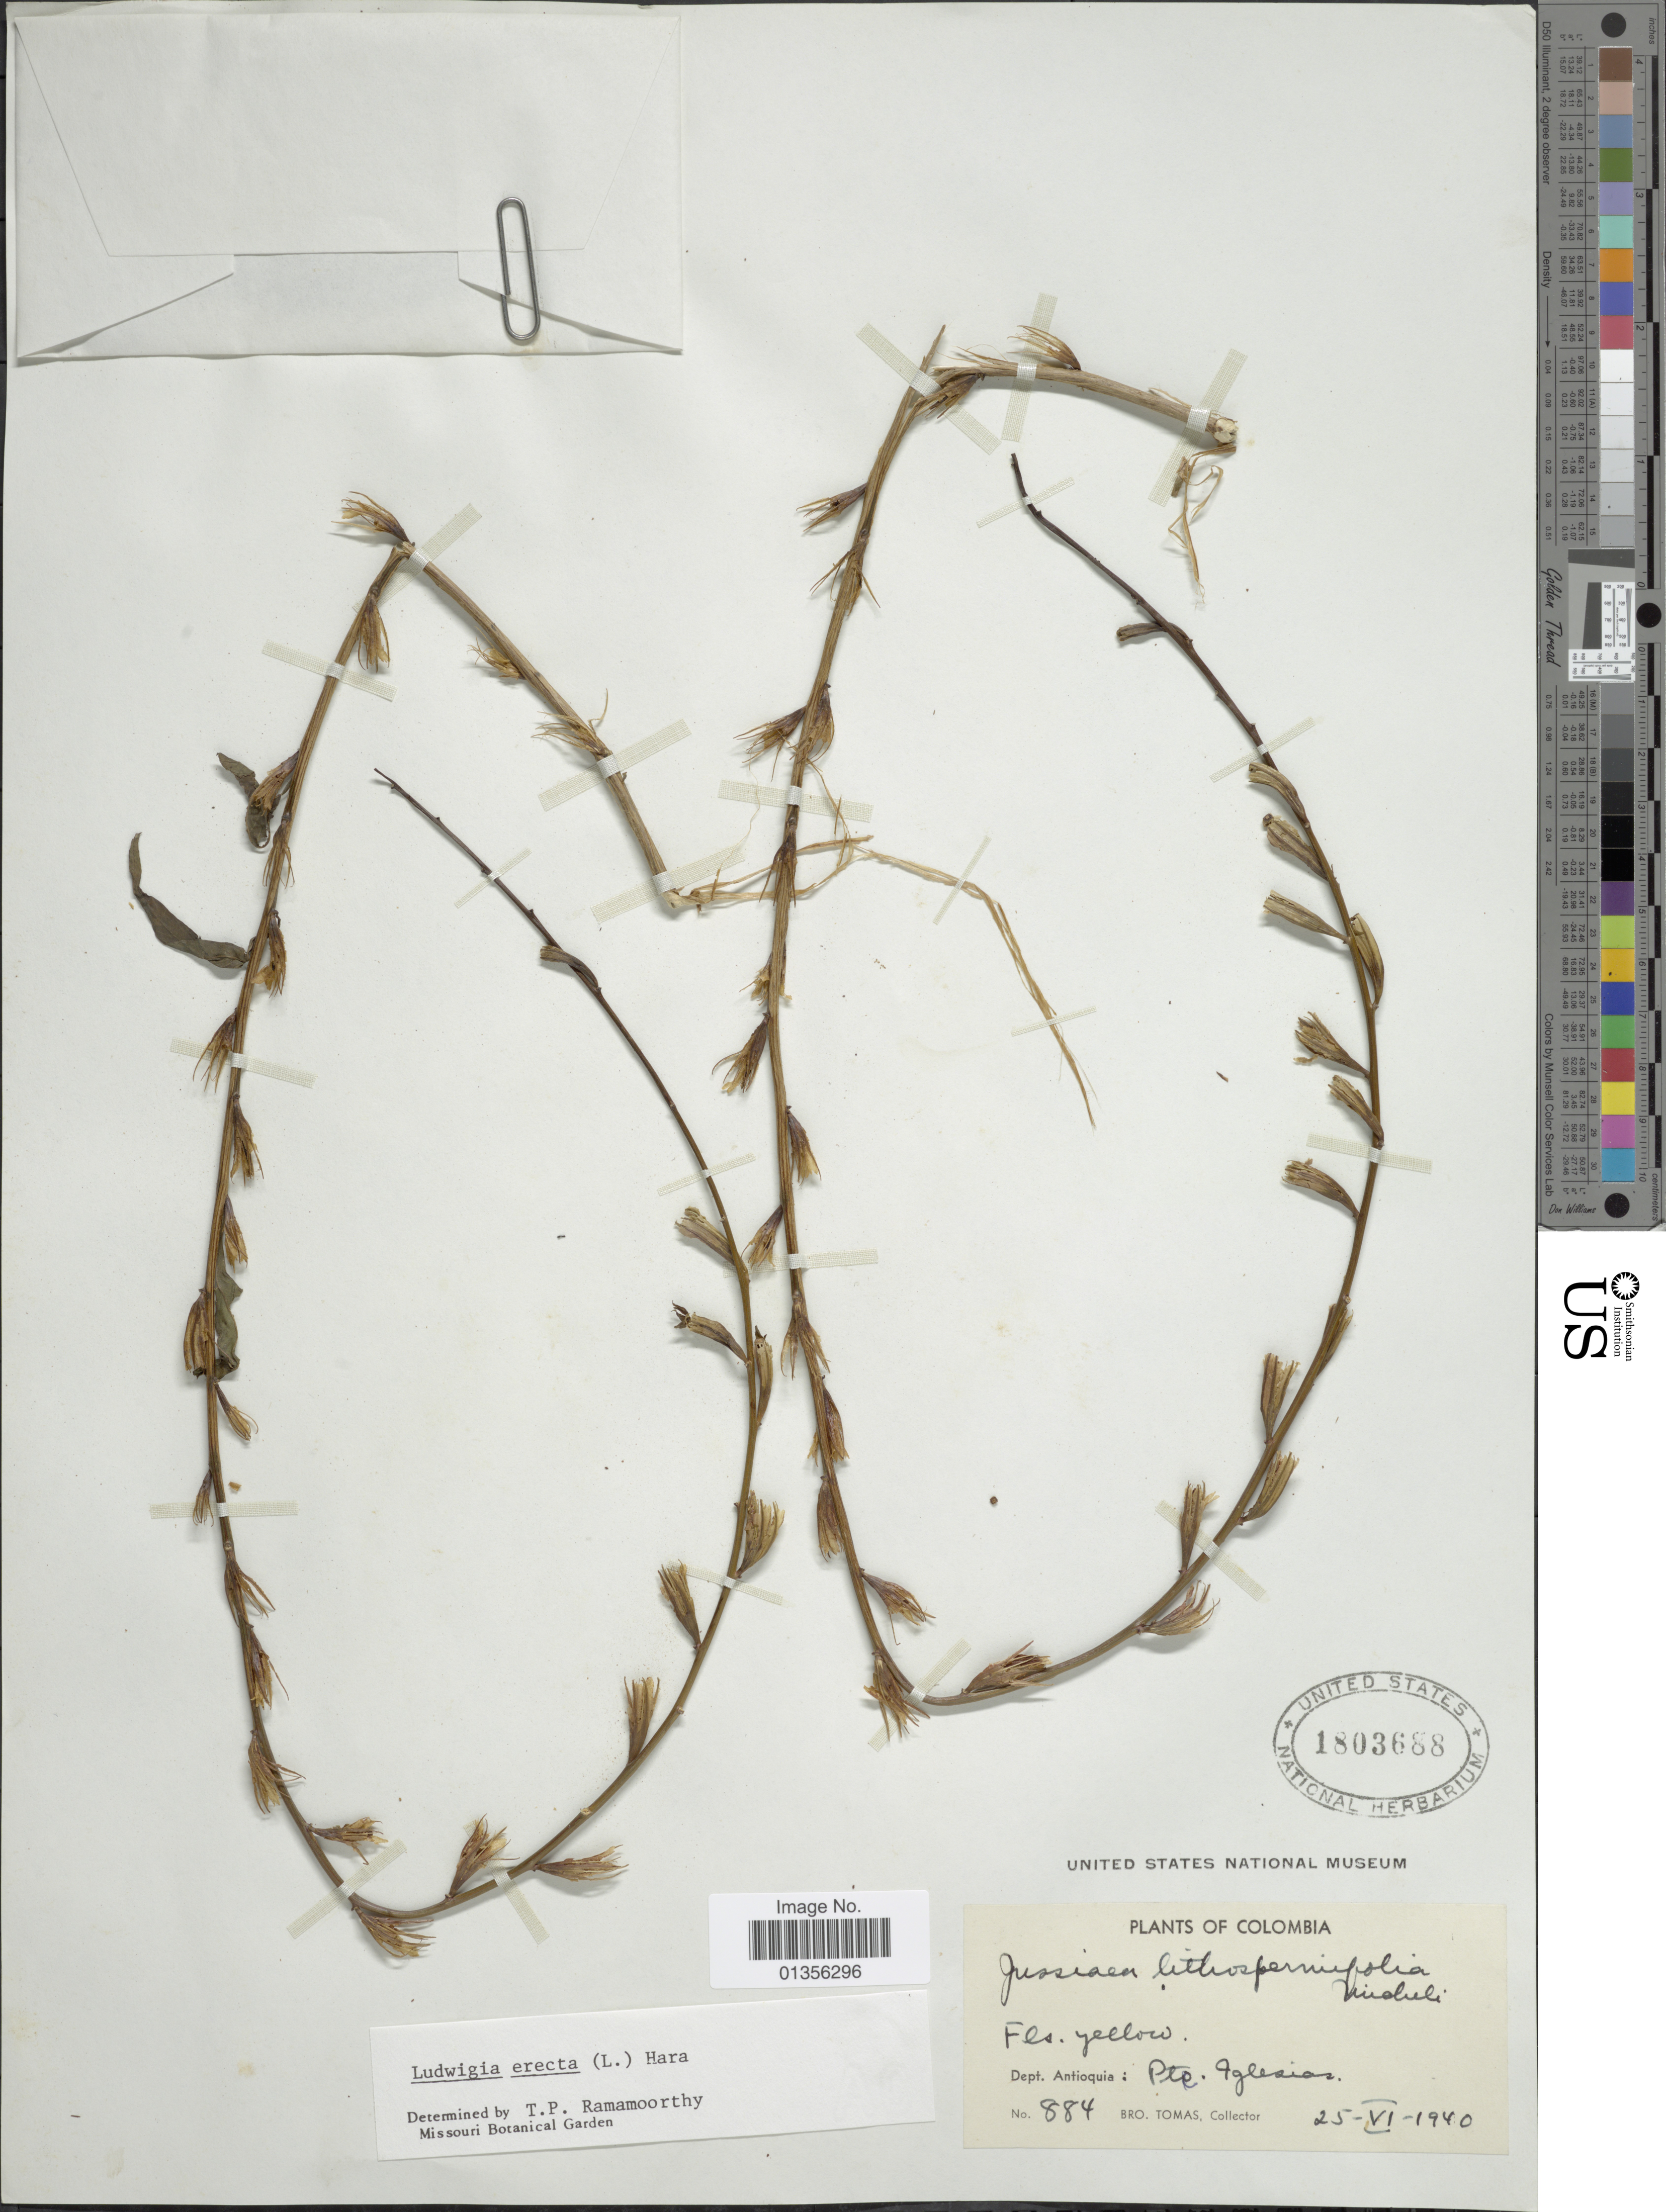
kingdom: Plantae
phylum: Tracheophyta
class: Magnoliopsida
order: Myrtales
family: Onagraceae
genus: Ludwigia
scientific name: Ludwigia erecta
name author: (L.) H. Hara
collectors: B. Tomas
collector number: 884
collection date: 1940-06-25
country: Colombia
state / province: Antioquia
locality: Pto. Iglesias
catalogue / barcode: US 1803688